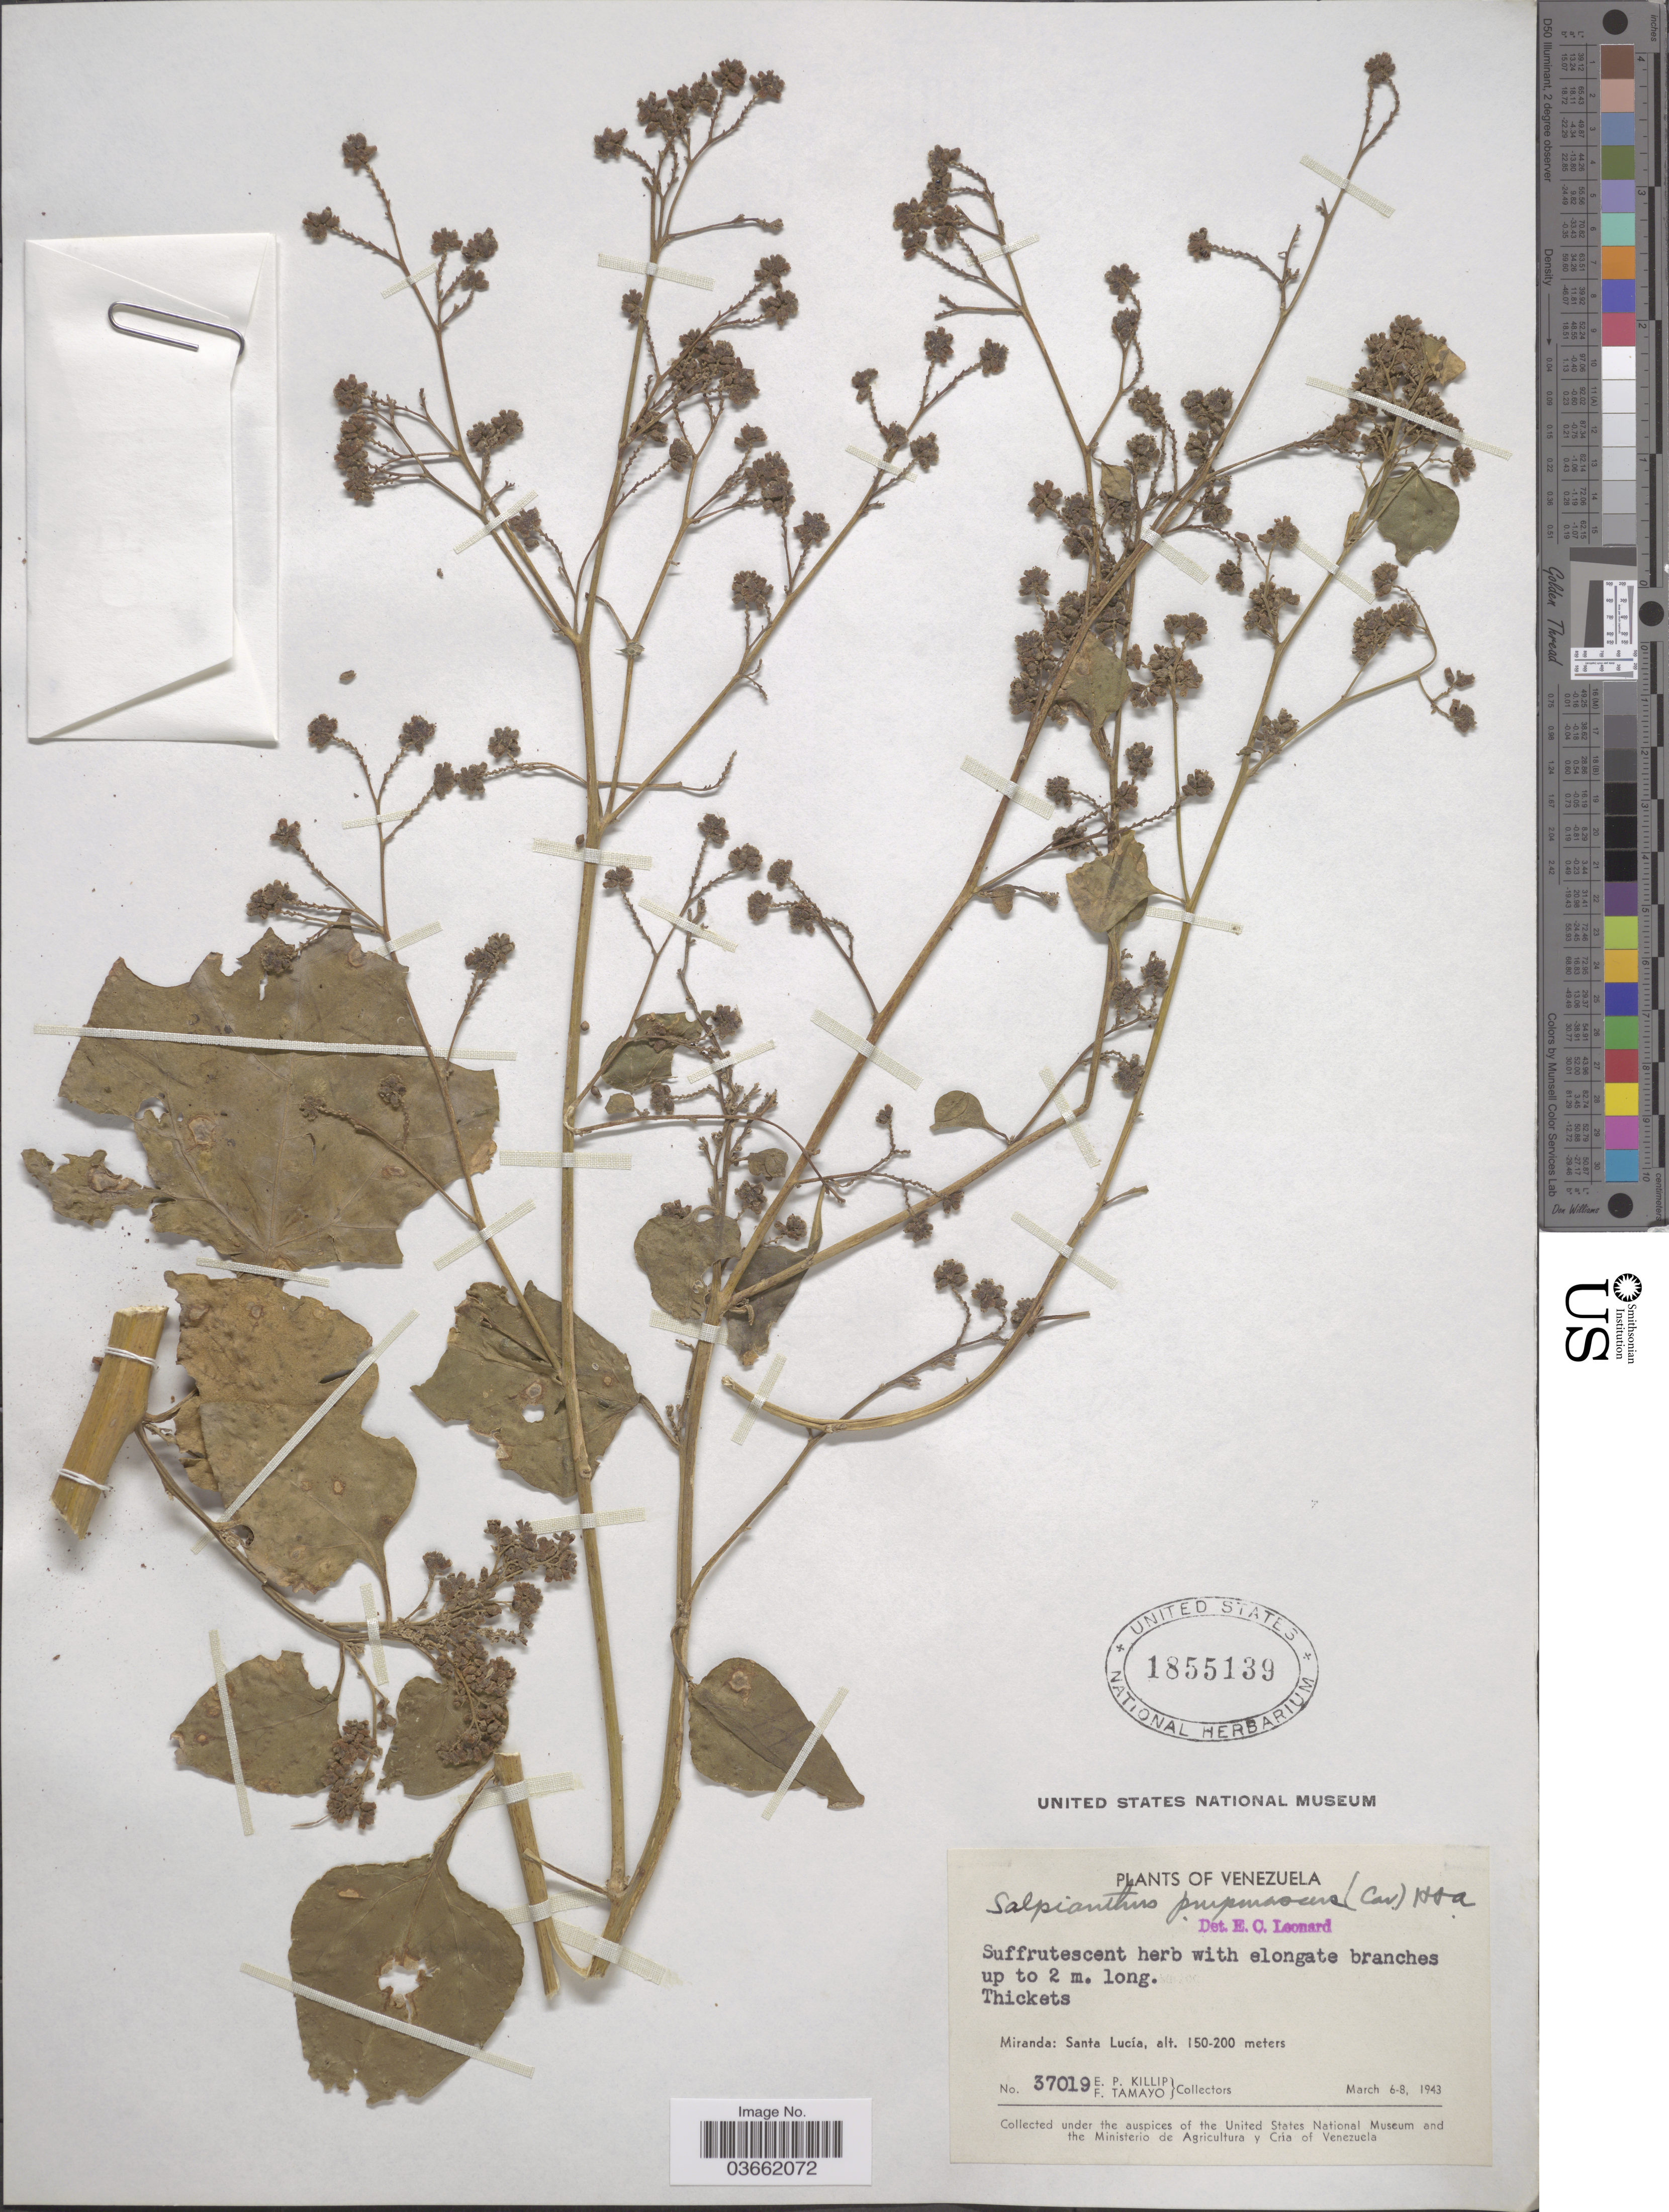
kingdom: Plantae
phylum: Tracheophyta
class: Magnoliopsida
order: Caryophyllales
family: Nyctaginaceae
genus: Salpianthus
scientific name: Salpianthus purpurascens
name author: (Cav. ex Lag.) Hook. & Arn.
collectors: E. P. Killip & F. Tamayo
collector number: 37019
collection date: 1943-03-06/1943-03-08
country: Venezuela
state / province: Miranda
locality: Santa Lucía.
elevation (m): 150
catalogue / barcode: US 1855139